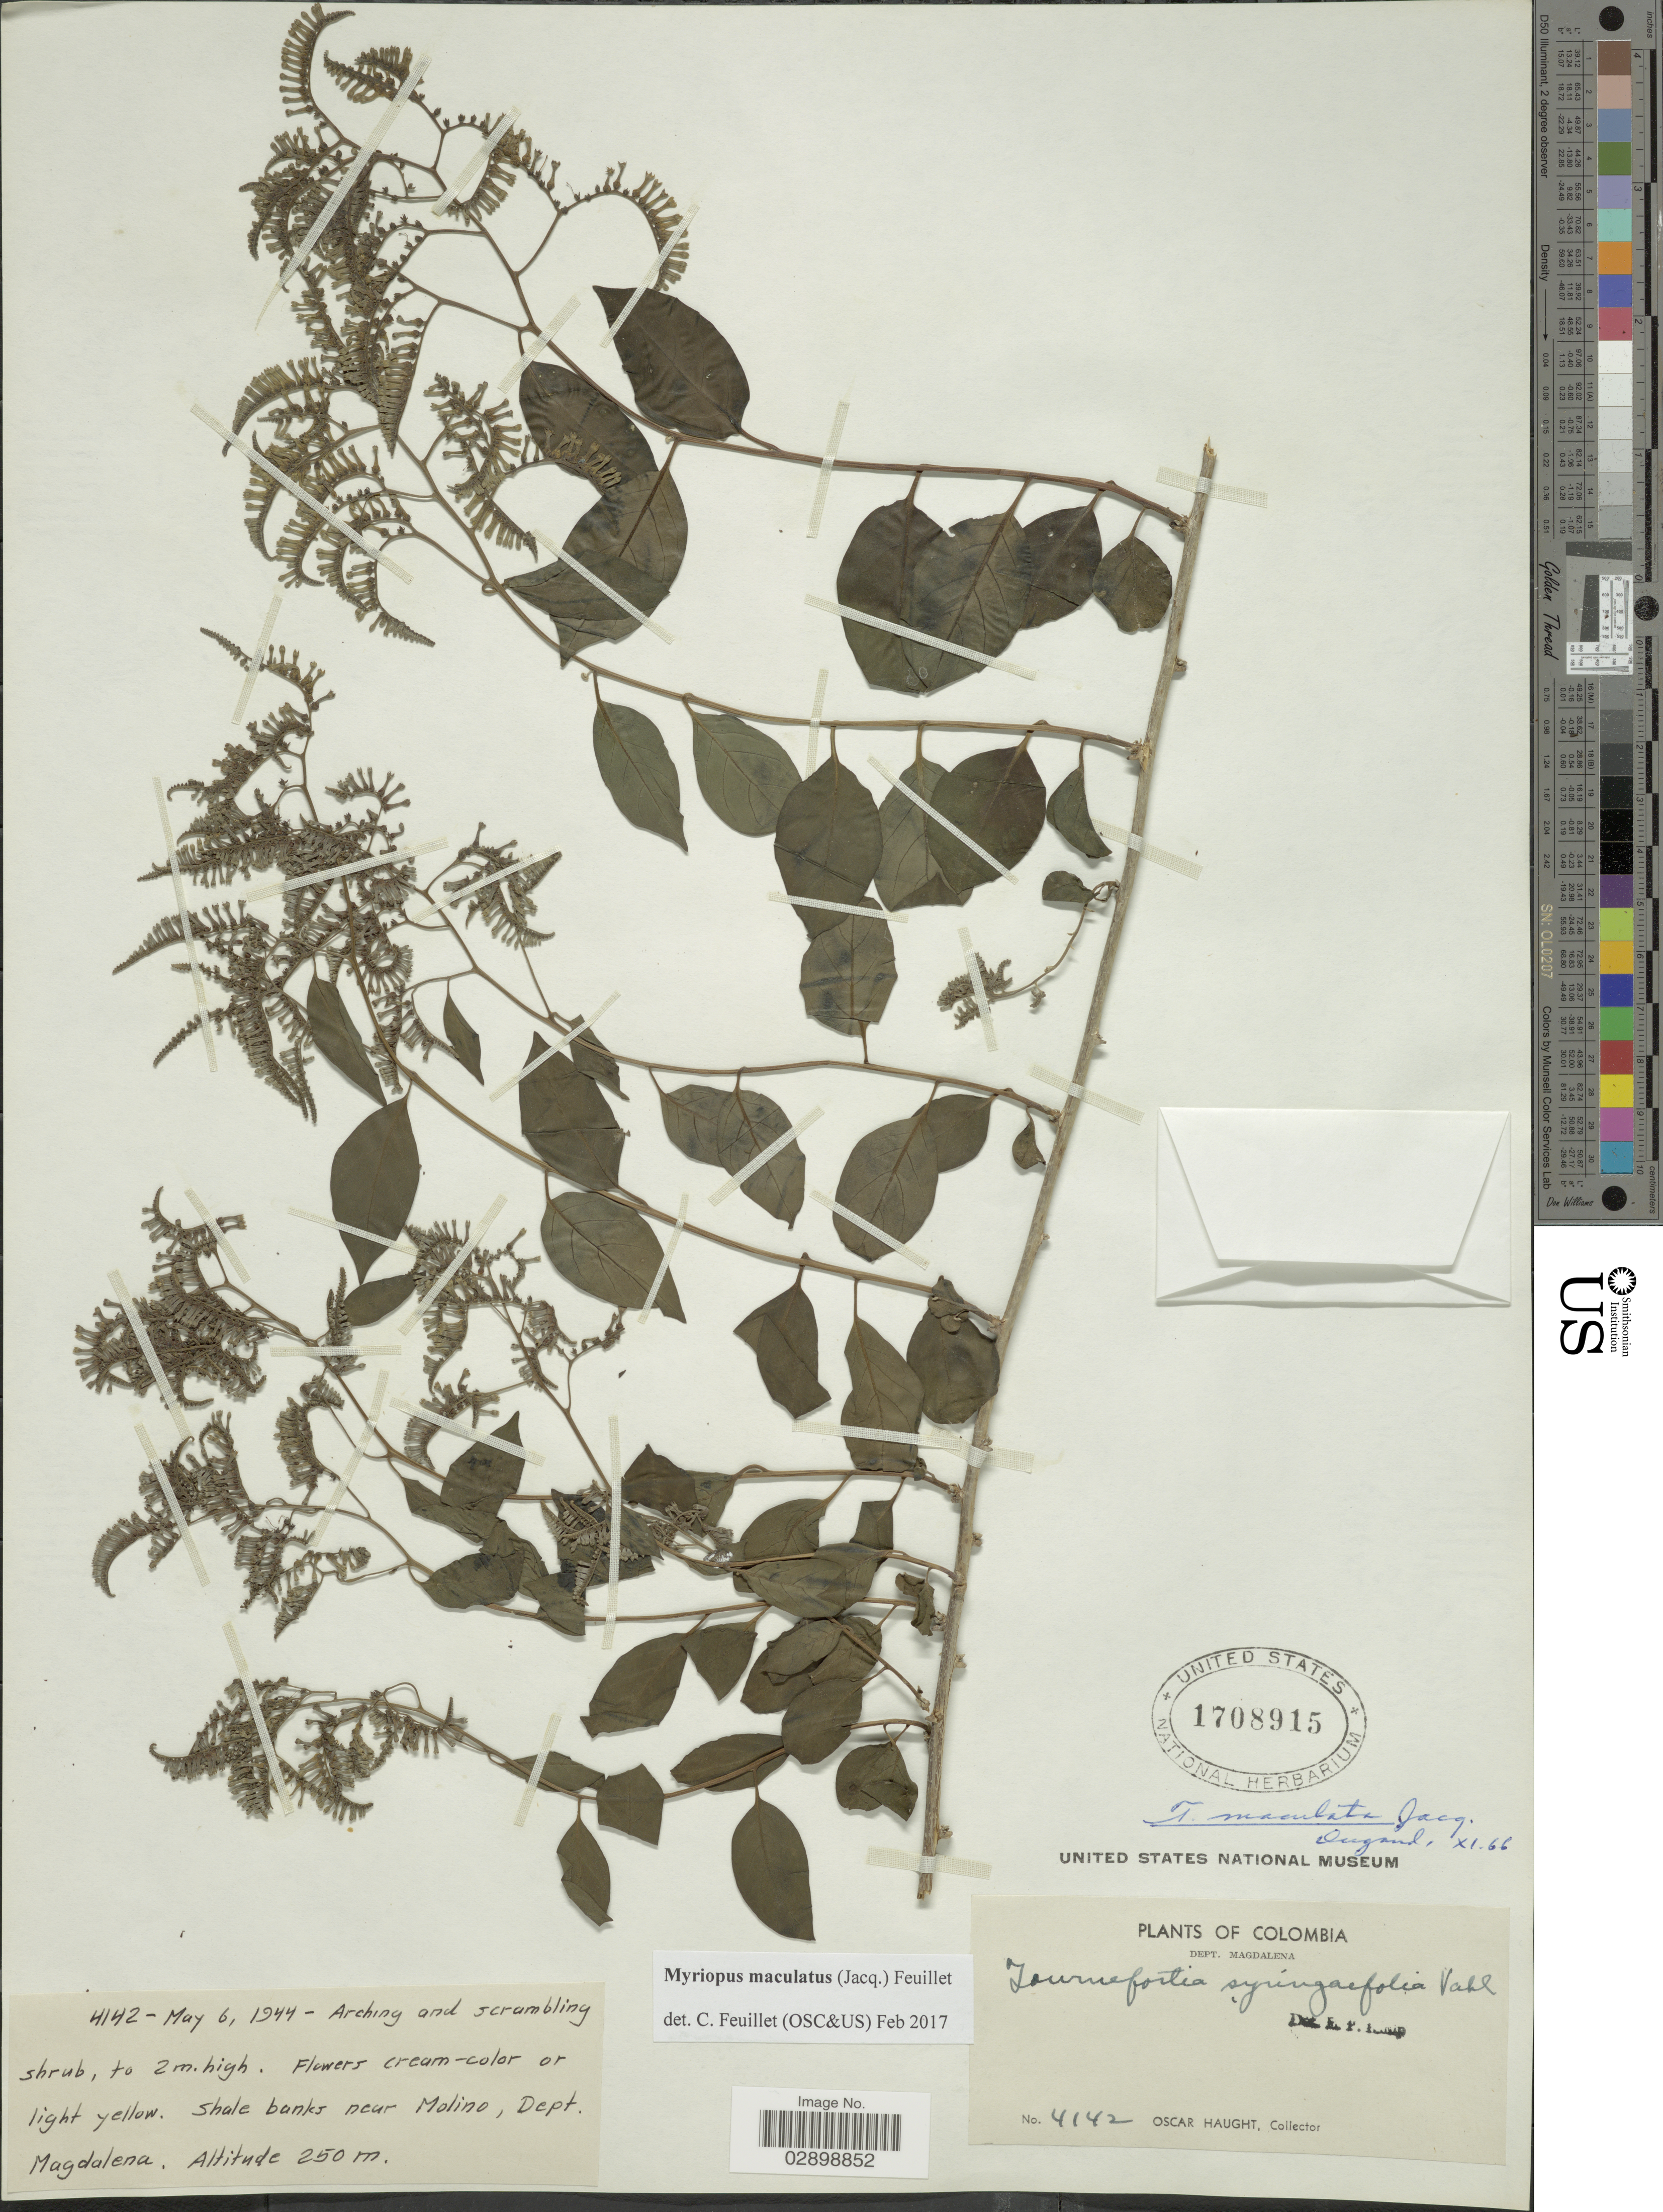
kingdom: Plantae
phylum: Tracheophyta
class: Magnoliopsida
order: Boraginales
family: Heliotropiaceae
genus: Myriopus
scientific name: Myriopus maculatus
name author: (Jacq.) Feuillet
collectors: O. L. Haught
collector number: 4142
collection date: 1944-05-06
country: Colombia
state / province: Magdalena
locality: Shale banks near Molino, Dept. Magdalena.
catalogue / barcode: US 1708915